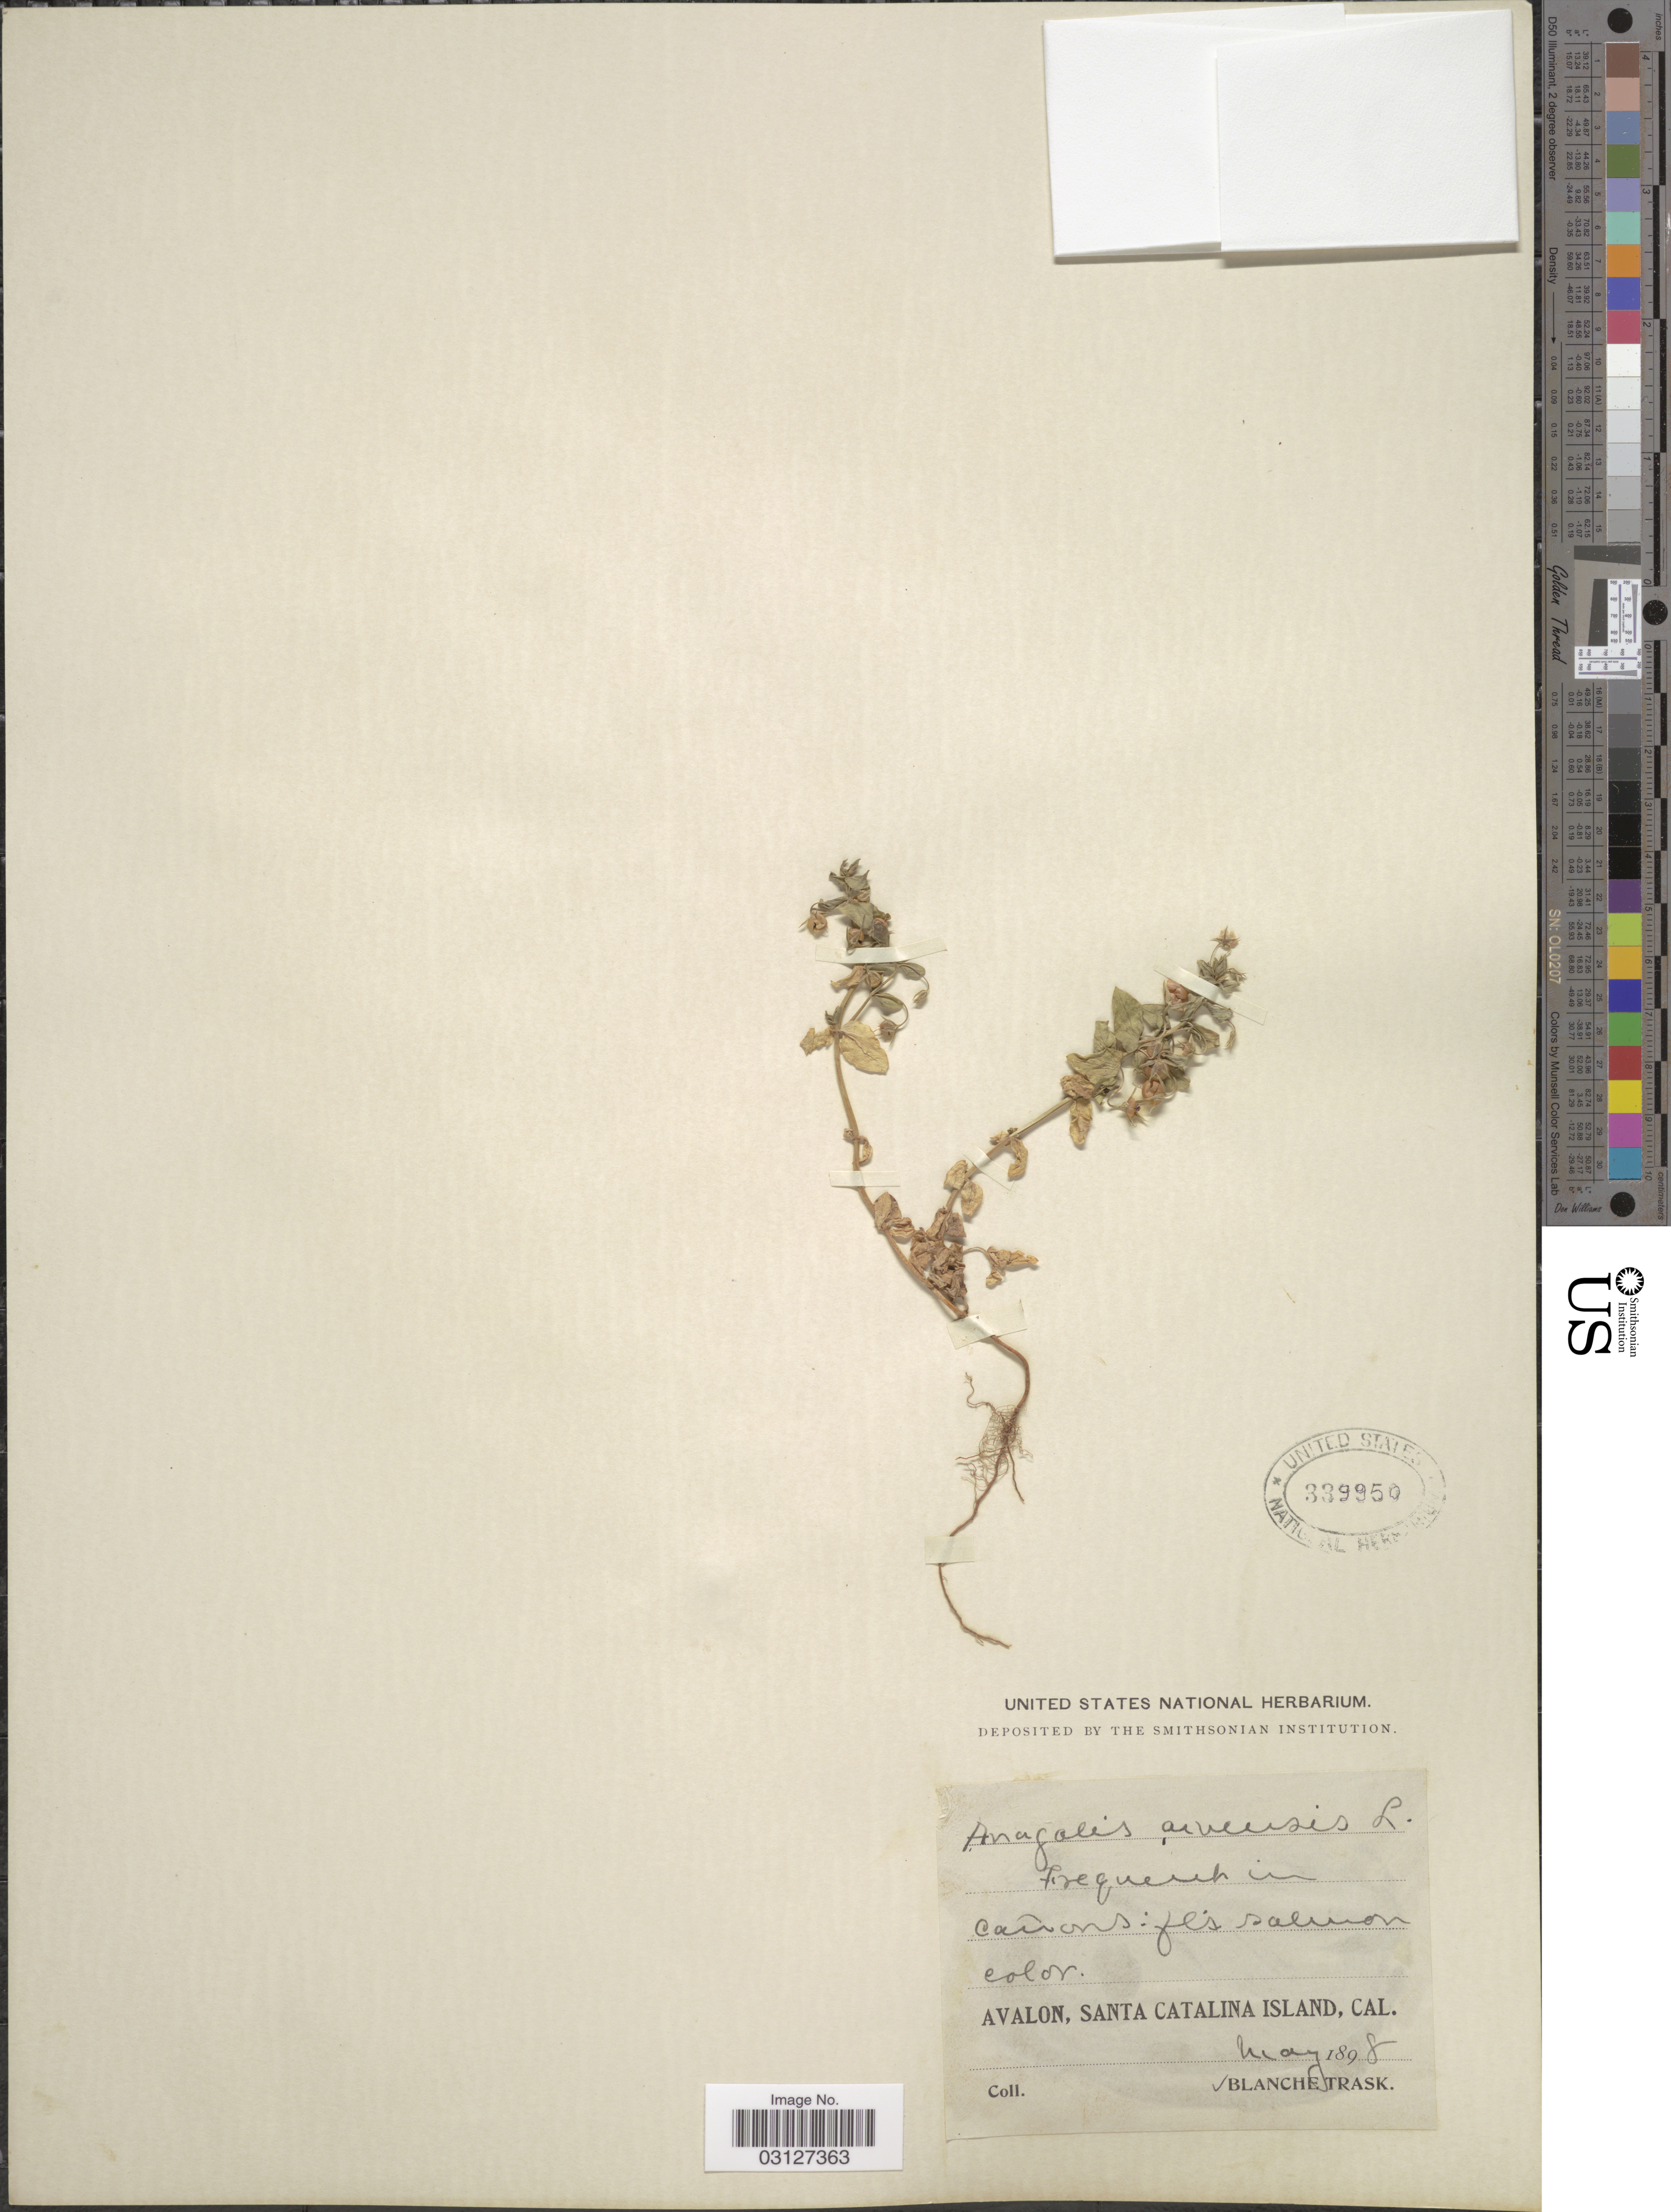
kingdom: Plantae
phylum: Tracheophyta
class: Magnoliopsida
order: Ericales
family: Primulaceae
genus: Anagallis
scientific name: Anagallis arvensis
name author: L.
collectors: B. Trask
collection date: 1898-05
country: United States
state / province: California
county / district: Los Angeles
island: Santa Catalina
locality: Avalon, Santa Catalina Island.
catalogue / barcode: US 339950